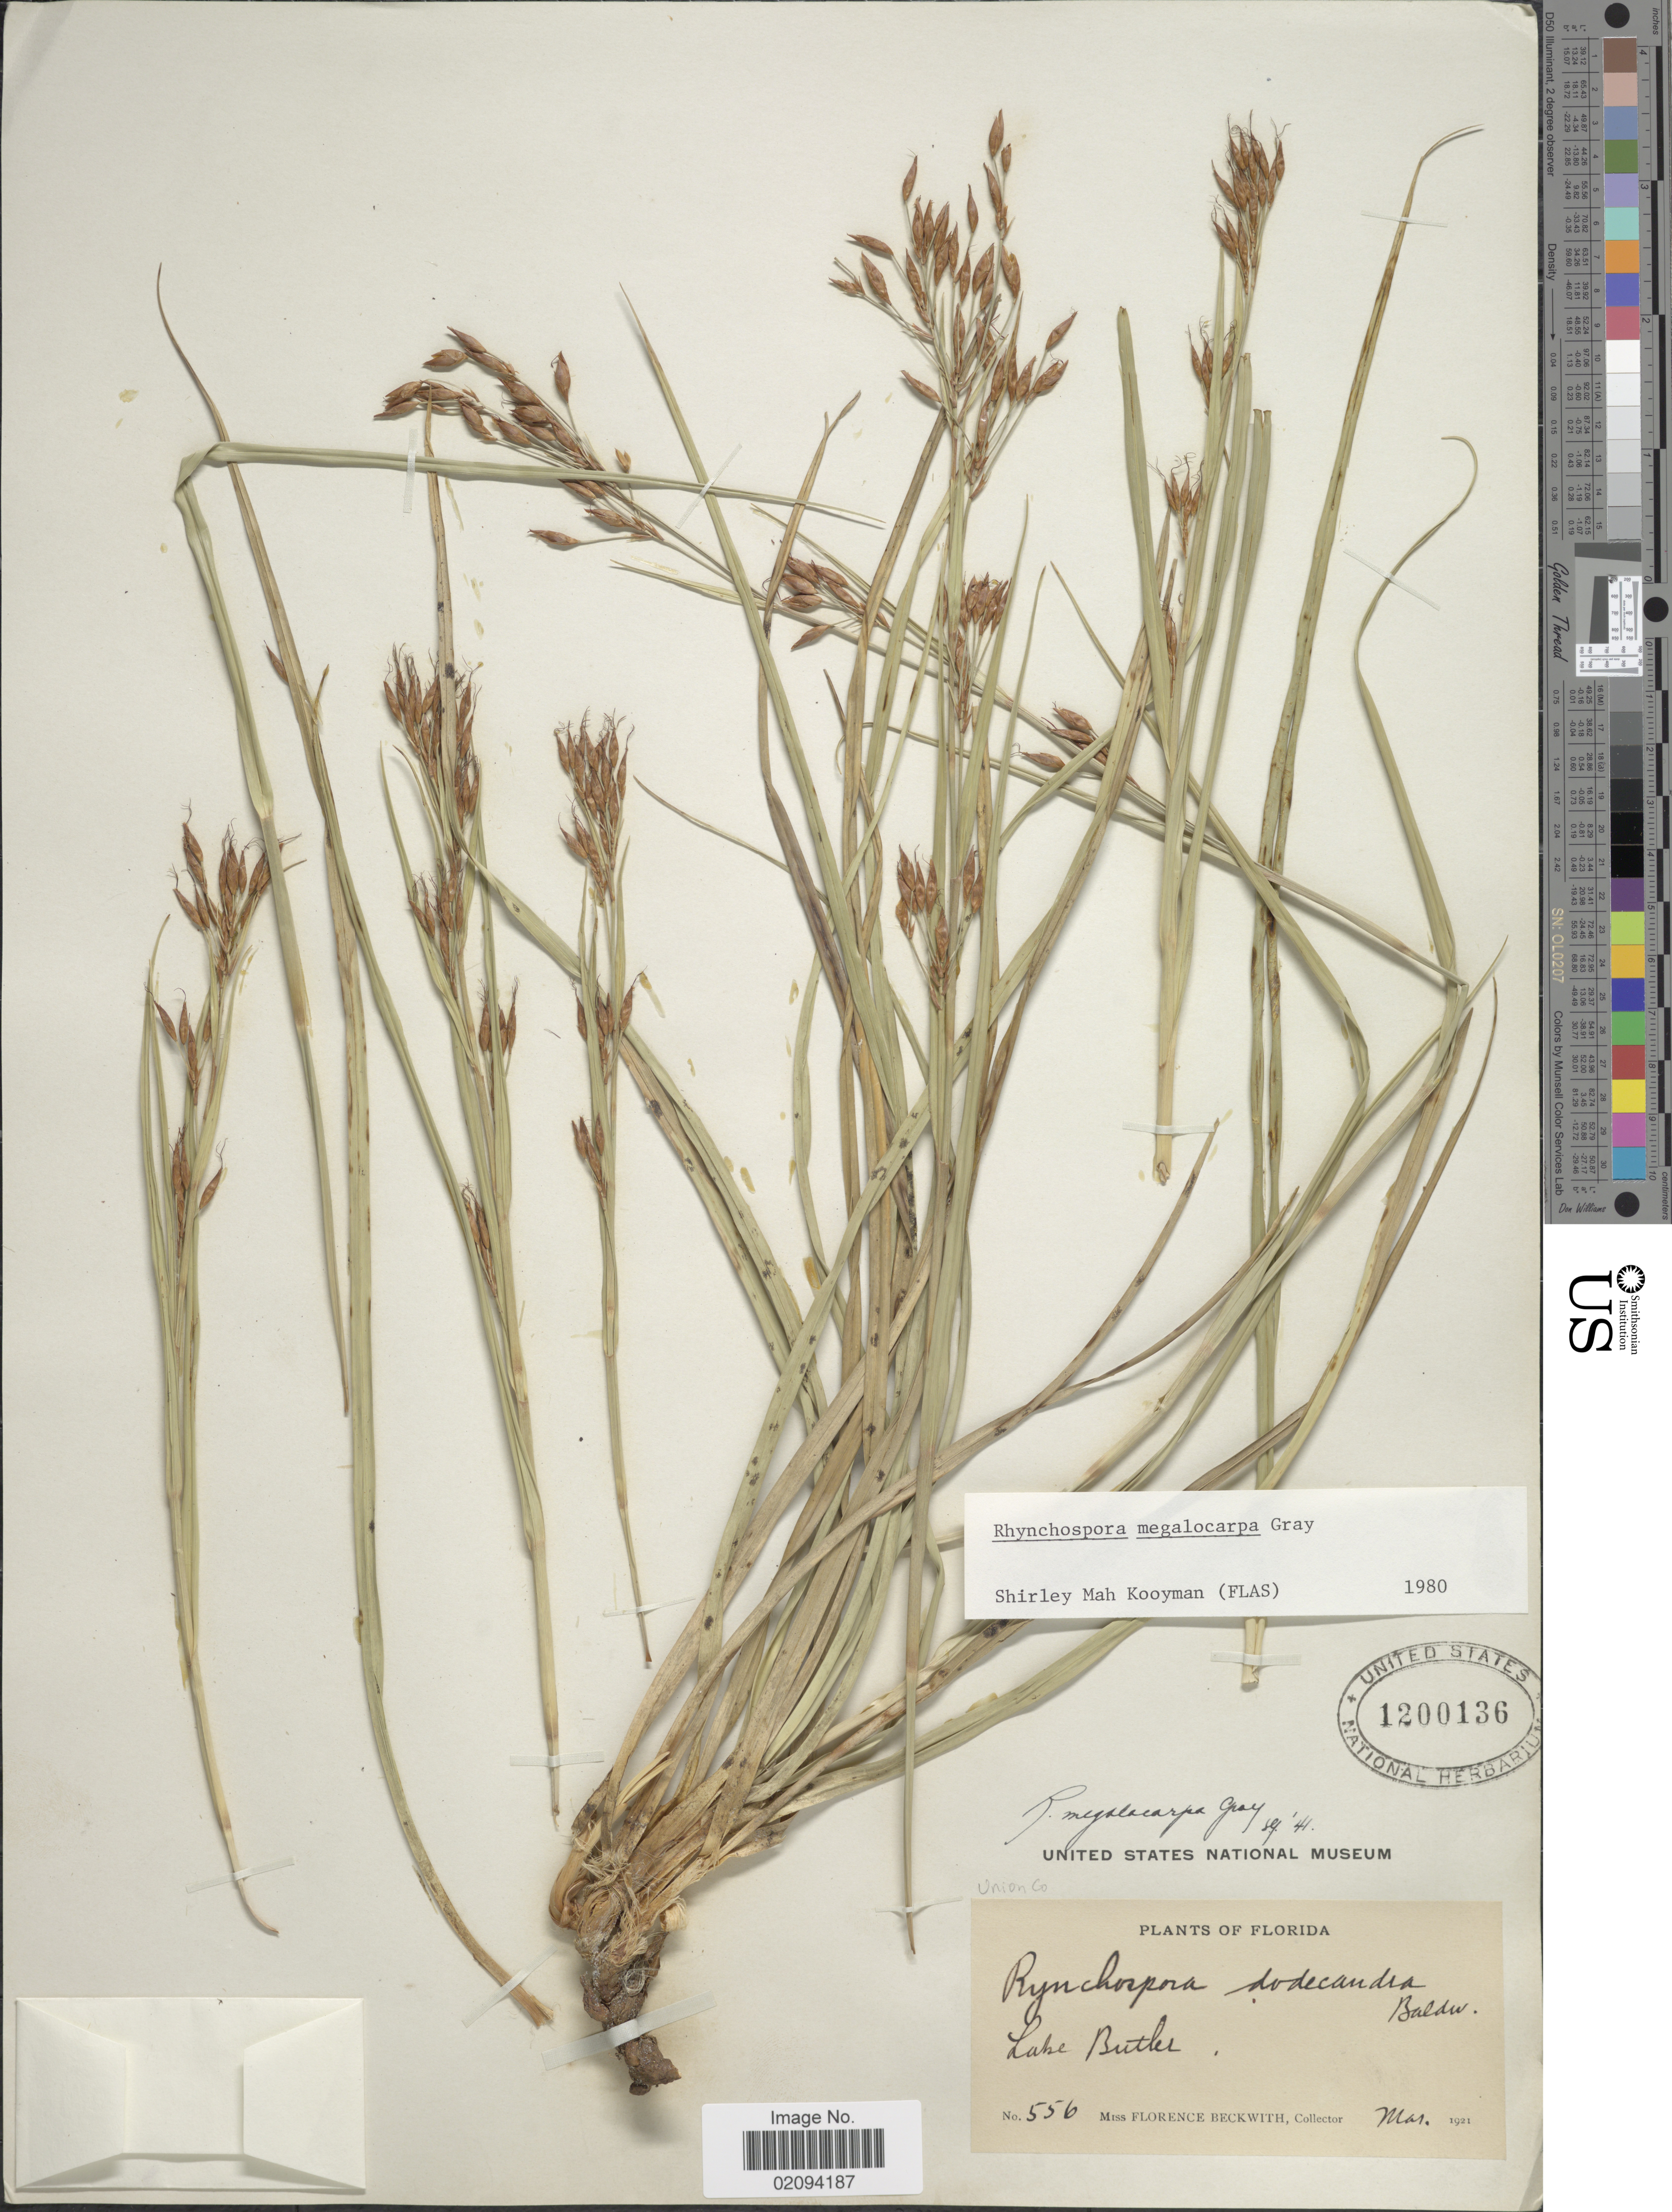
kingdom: Plantae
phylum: Tracheophyta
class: Liliopsida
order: Poales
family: Cyperaceae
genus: Rhynchospora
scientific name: Rhynchospora megalocarpa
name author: A. Gray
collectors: F. Beckwith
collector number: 556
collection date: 1921-03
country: United States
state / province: Florida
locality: Lake Butler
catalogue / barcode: US 1200136